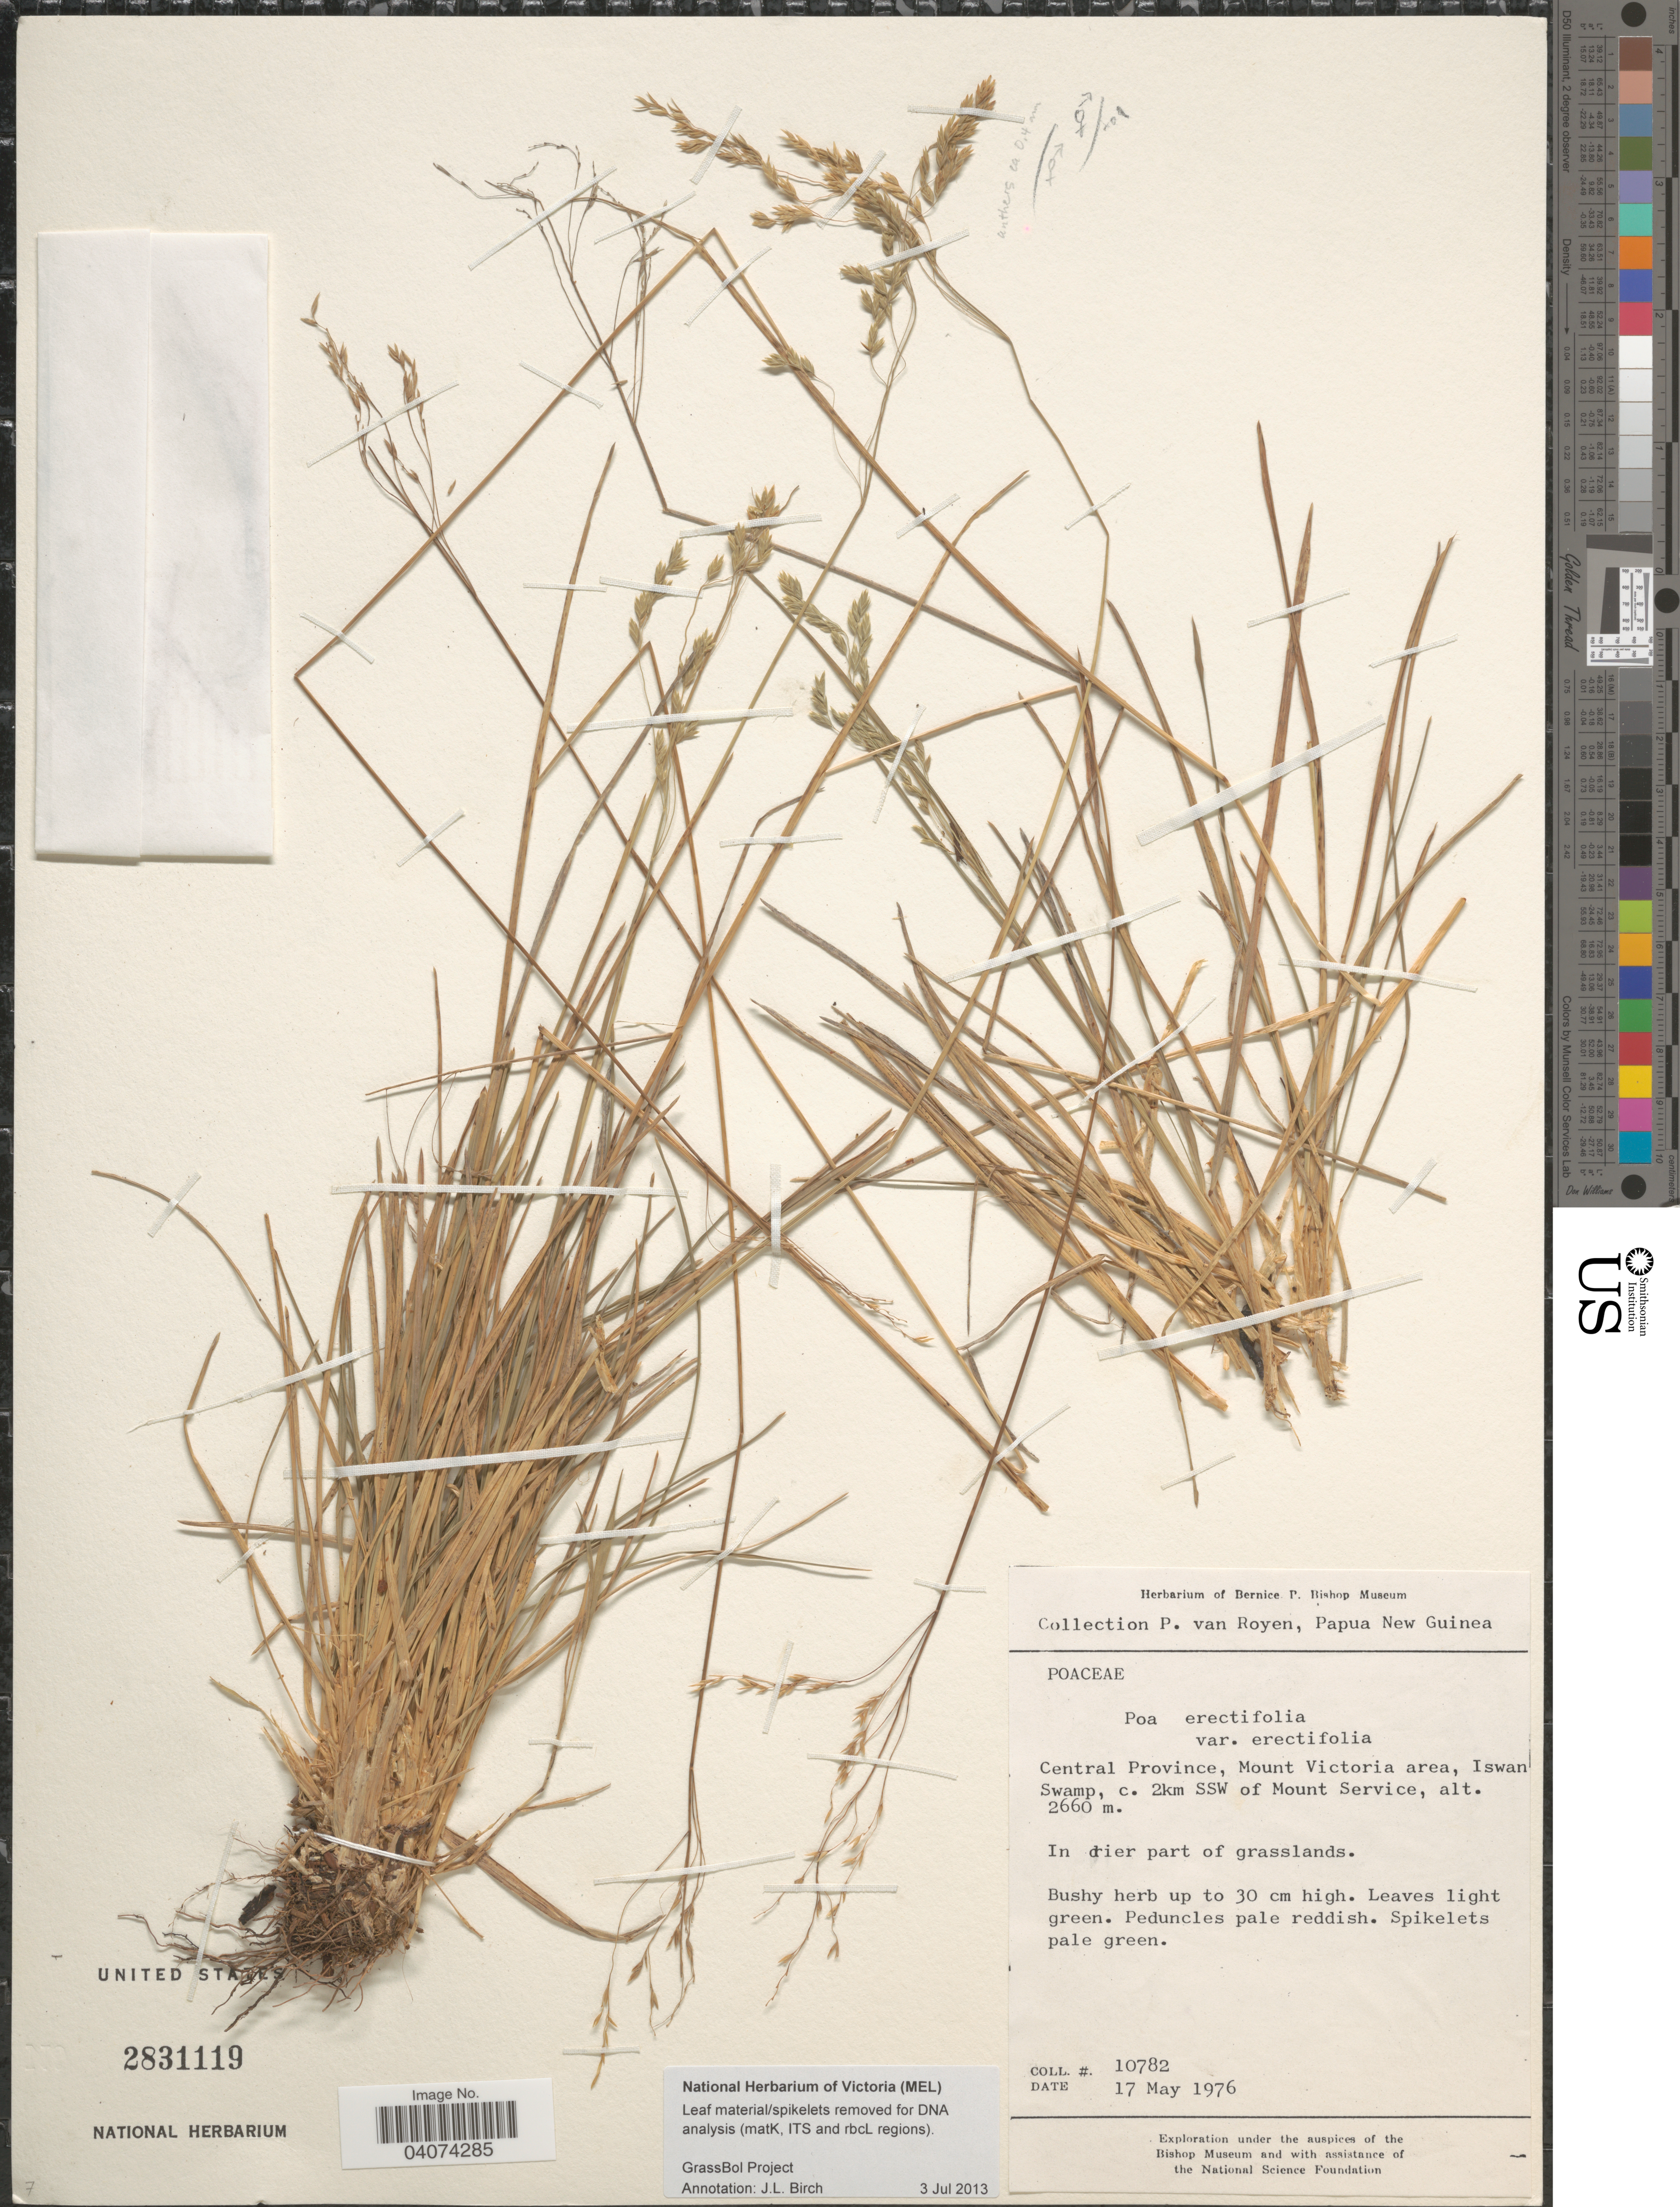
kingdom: Plantae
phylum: Tracheophyta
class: Liliopsida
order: Poales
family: Poaceae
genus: Poa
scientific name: Poa erectifolia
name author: Hitchc.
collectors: P. van Royen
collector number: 10782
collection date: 1976-05-17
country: Papua New Guinea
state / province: Central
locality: Mount Victoria area, Iswan Swamp, c. 2kmSSW of Mount Service. Exploration under the auspices of the Bishop Museum [unsure placement].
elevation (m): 2660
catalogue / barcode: US 2831119